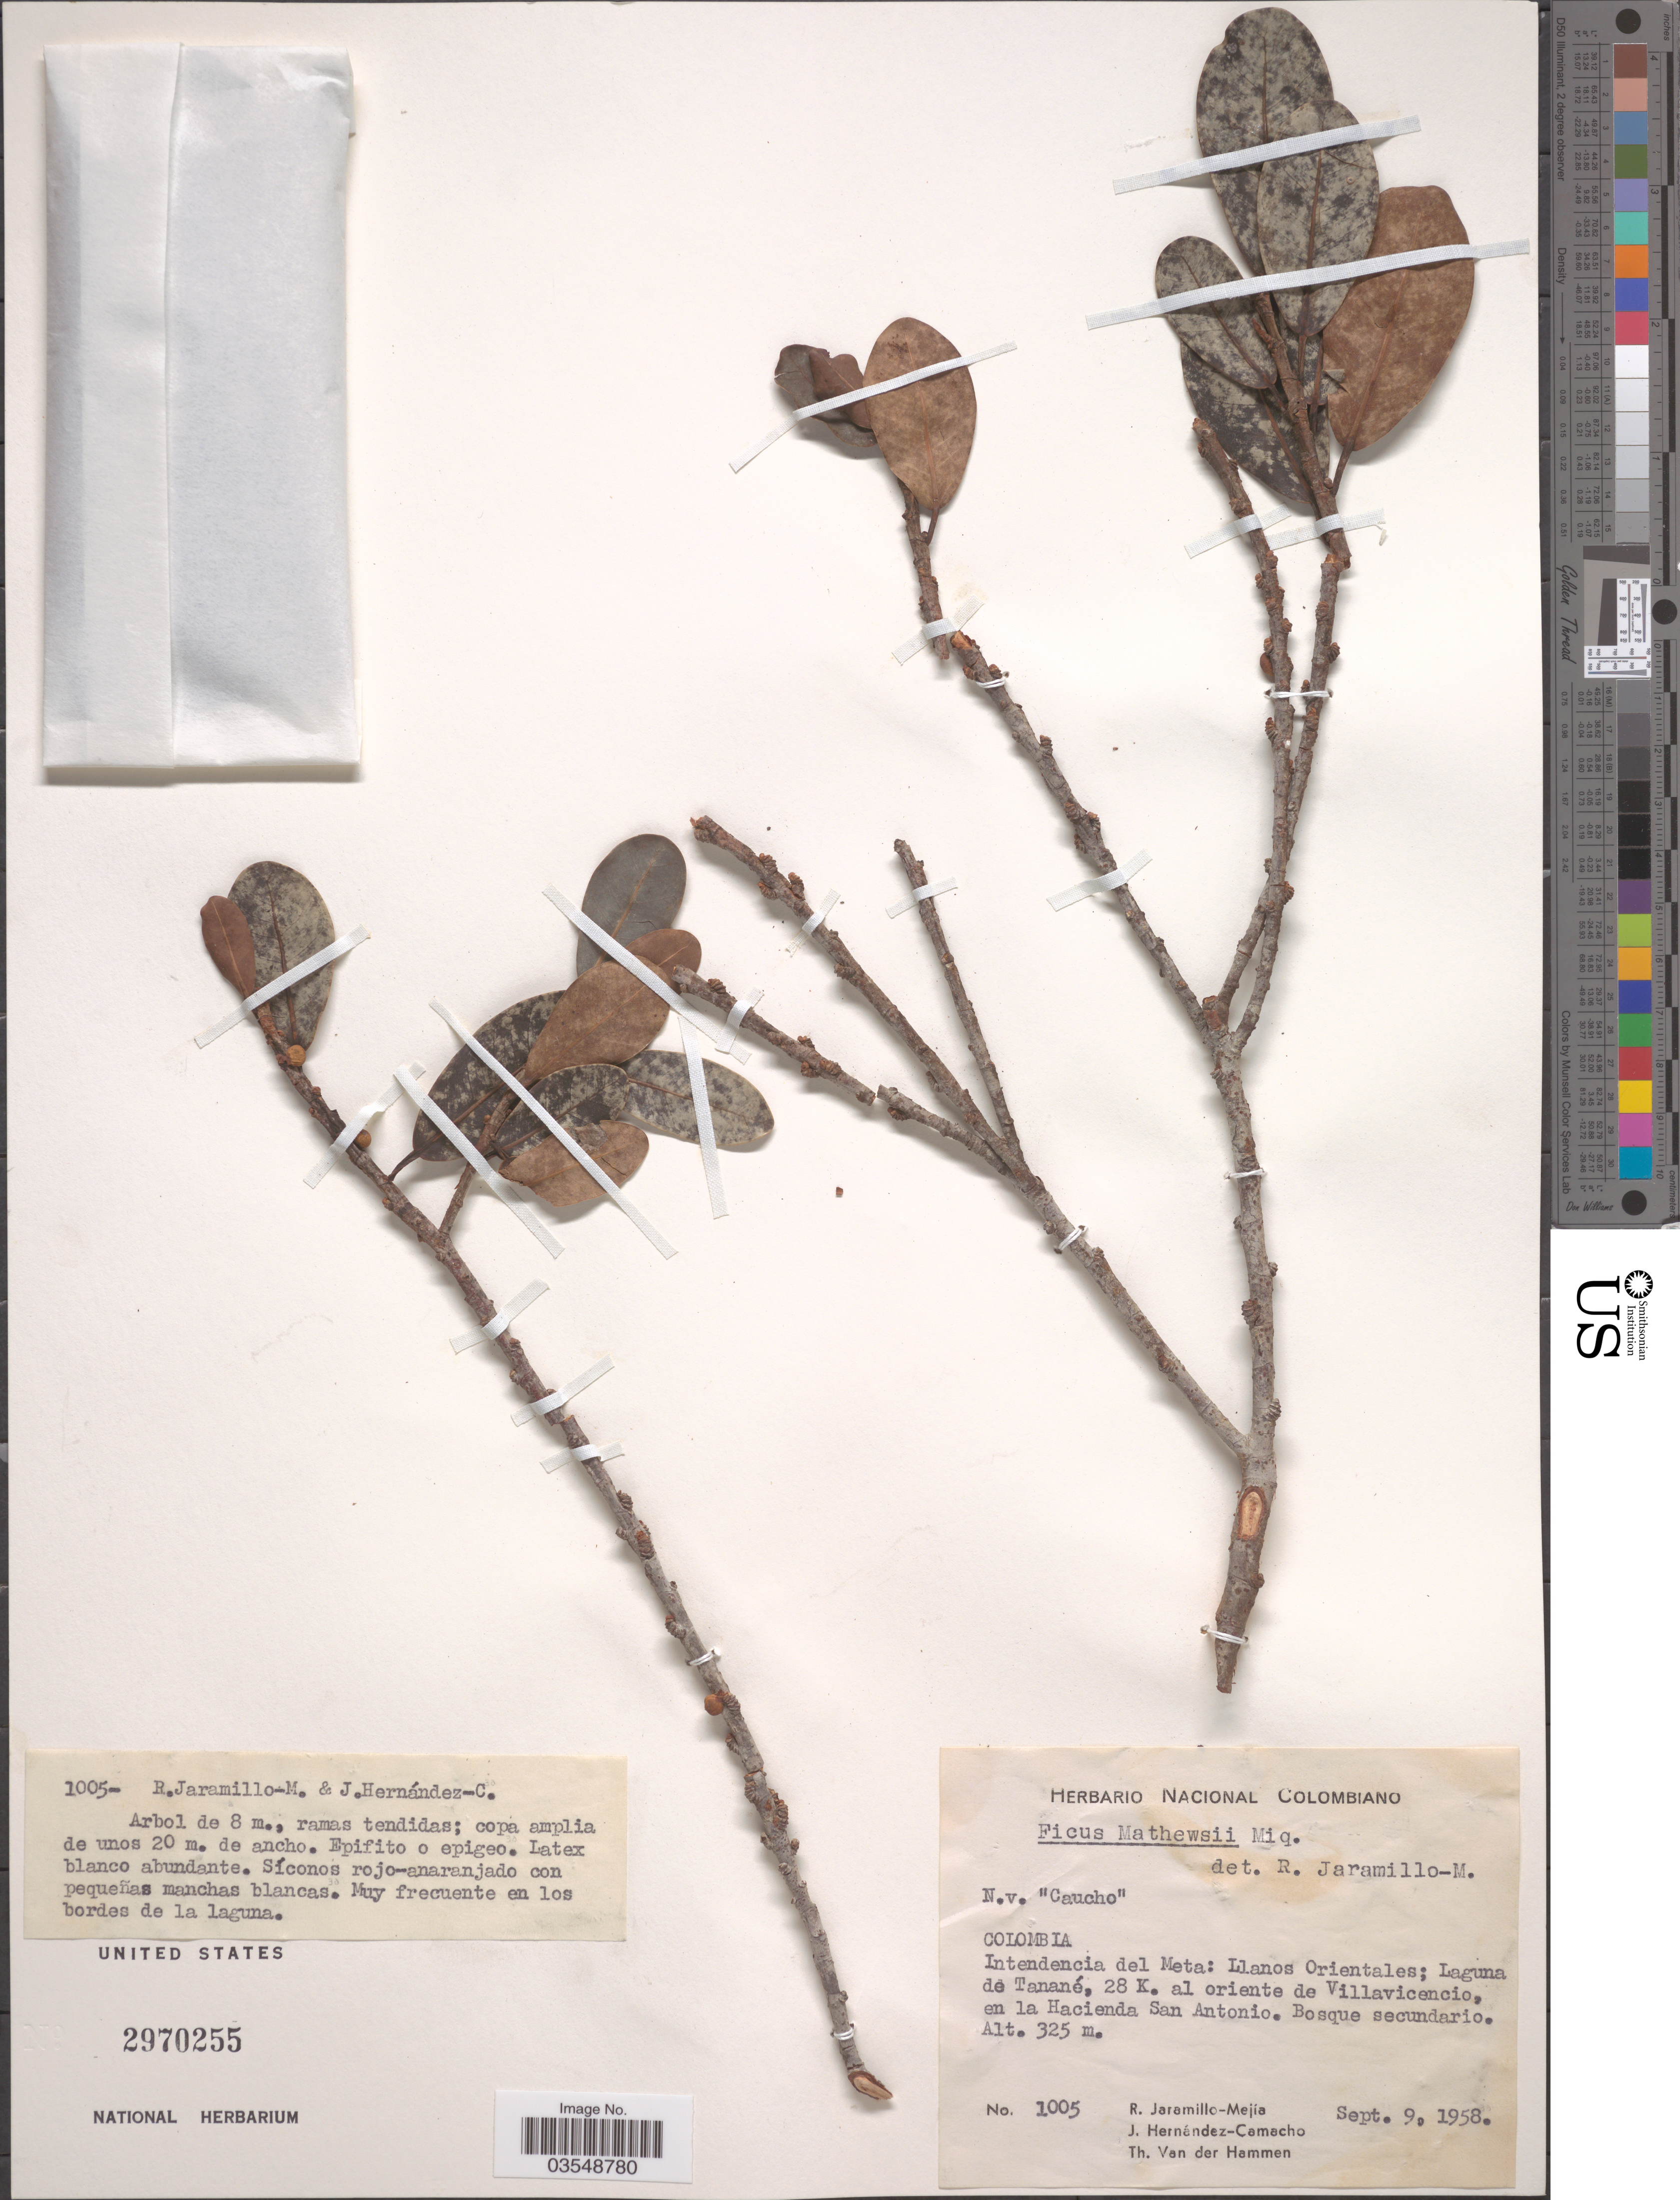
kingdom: Plantae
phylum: Tracheophyta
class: Magnoliopsida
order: Rosales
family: Moraceae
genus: Ficus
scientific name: Ficus mathewsii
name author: (Miq.) Miq.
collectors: R. Jaramillo M., J. Hernandez Camacho & T. Van der Hammen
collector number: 1005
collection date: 1958-09-09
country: Colombia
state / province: Meta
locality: Intendencia del Meta: Llanos Orientales; Laguna de Tanané, 28 K. al oriente de Villavicencio en la Hacienda San Antonio.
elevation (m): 325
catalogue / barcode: US 2970255